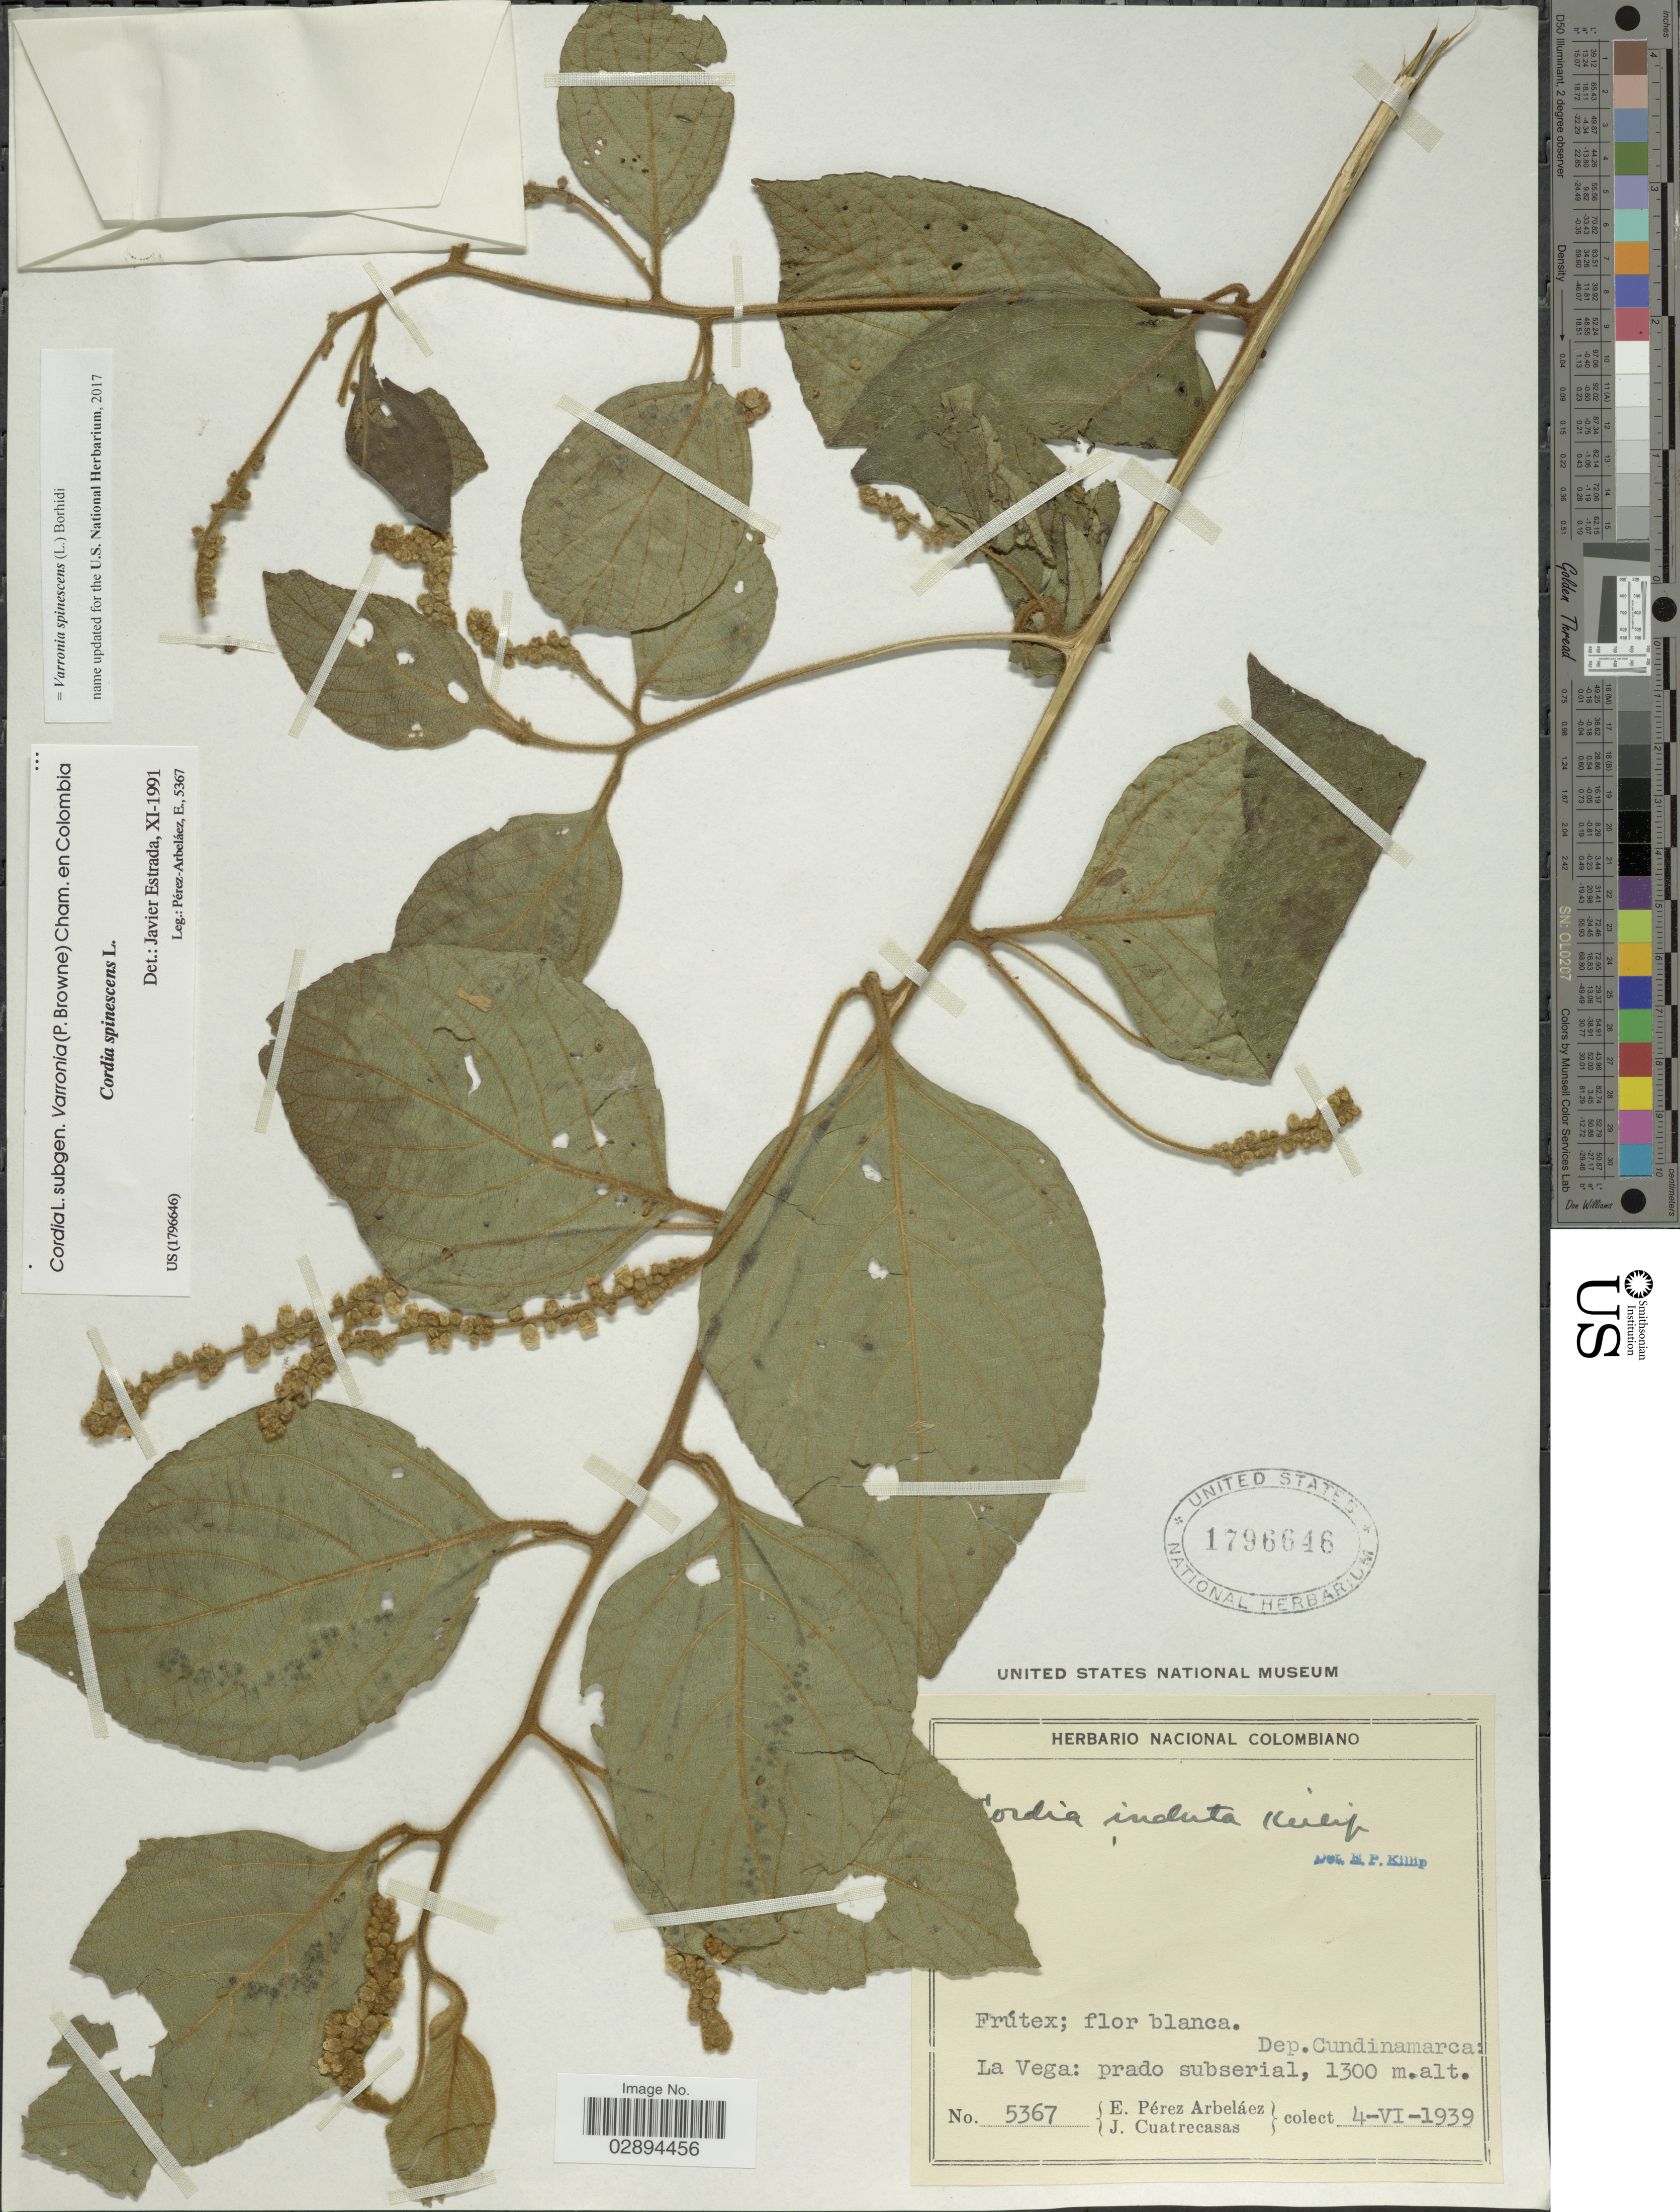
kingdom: Plantae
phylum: Tracheophyta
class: Magnoliopsida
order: Boraginales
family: Cordiaceae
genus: Varronia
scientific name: Varronia spinescens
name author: (L.) Borhidi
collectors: E. Pérez Arbeláez & J. Cuatrecasas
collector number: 5367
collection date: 1939-06-04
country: Colombia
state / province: Cundinamarca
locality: Dep. Cundinamarca: La Vega: prado subserial.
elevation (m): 1300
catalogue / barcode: US 1796646